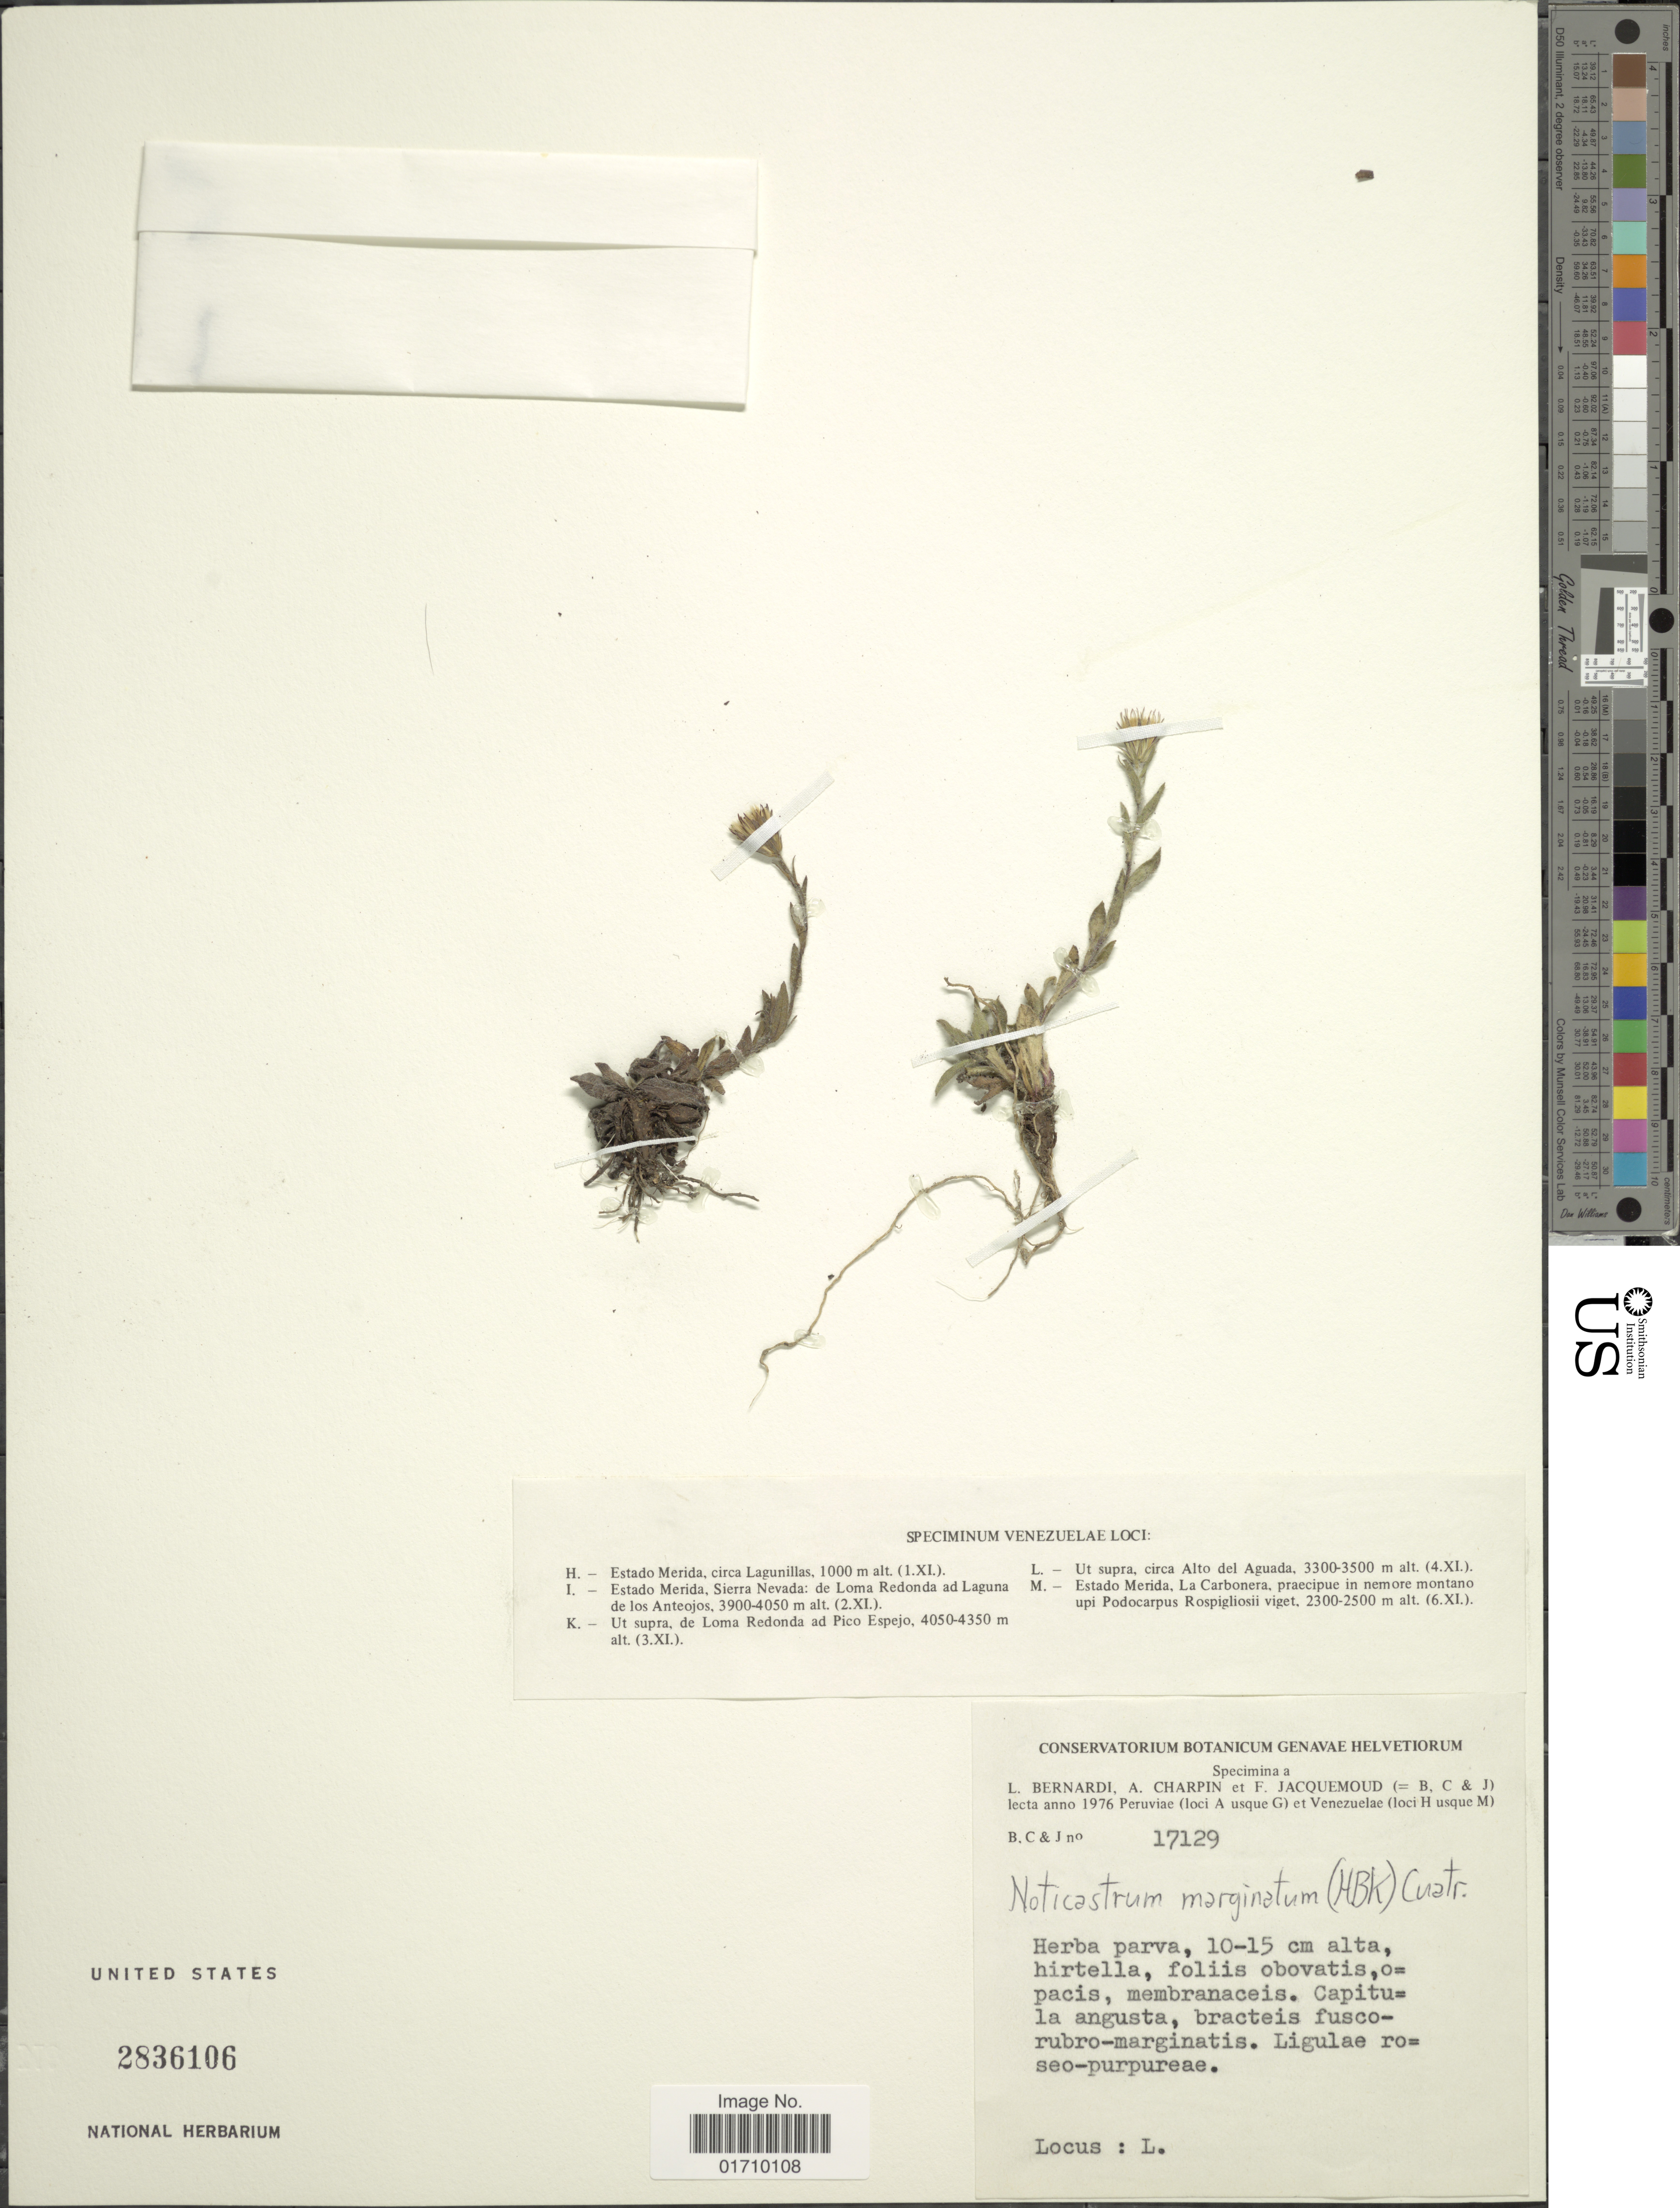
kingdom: Plantae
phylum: Tracheophyta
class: Magnoliopsida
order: Asterales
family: Asteraceae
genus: Noticastrum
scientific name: Noticastrum marginatum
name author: (Kunth) Cuatrec.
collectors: L. Bernardi, A. Charpin & F. Jacquemoud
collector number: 17129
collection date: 1976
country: Venezuela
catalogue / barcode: US 2836106